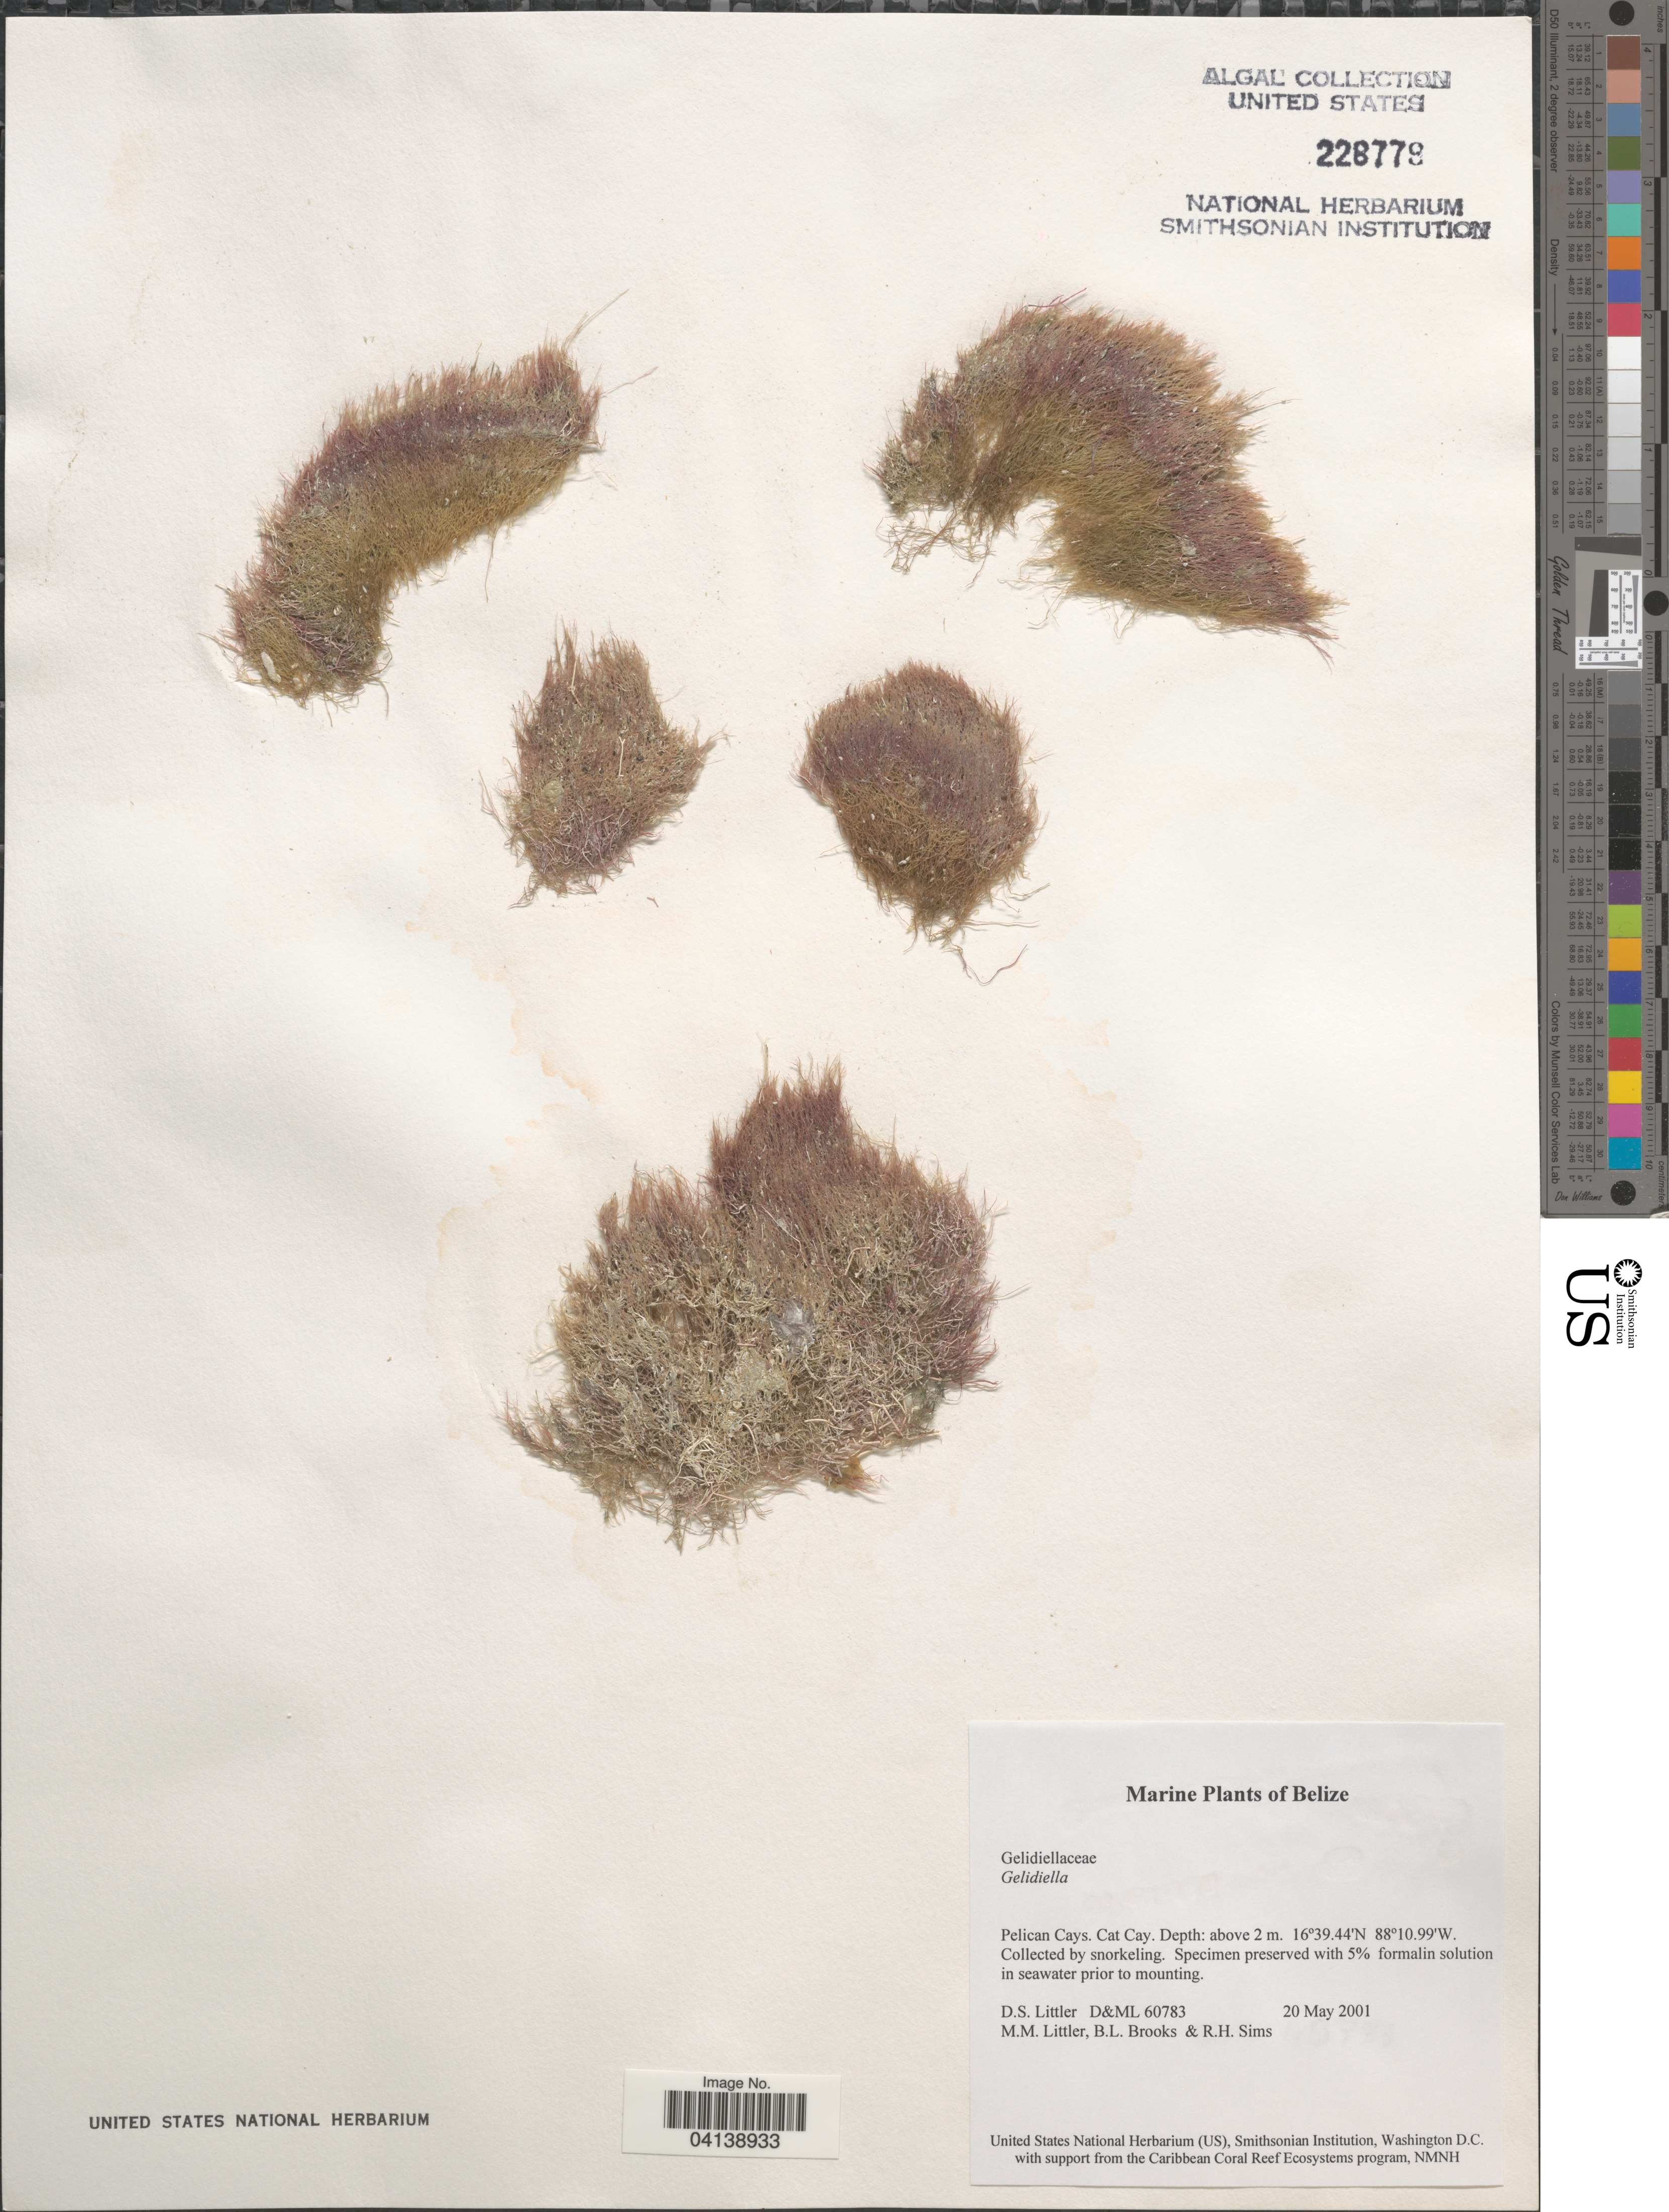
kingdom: Plantae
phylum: Rhodophyta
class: Florideophyceae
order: Gelidiales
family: Gelidiellaceae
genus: Gelidiella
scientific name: Gelidiella sp.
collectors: D. S. Littler, B. Brooks & R. H. Sims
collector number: D&ML 60783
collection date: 2001-05-20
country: Belize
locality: Pelican Cays. Cat Cay.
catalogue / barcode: US 228778